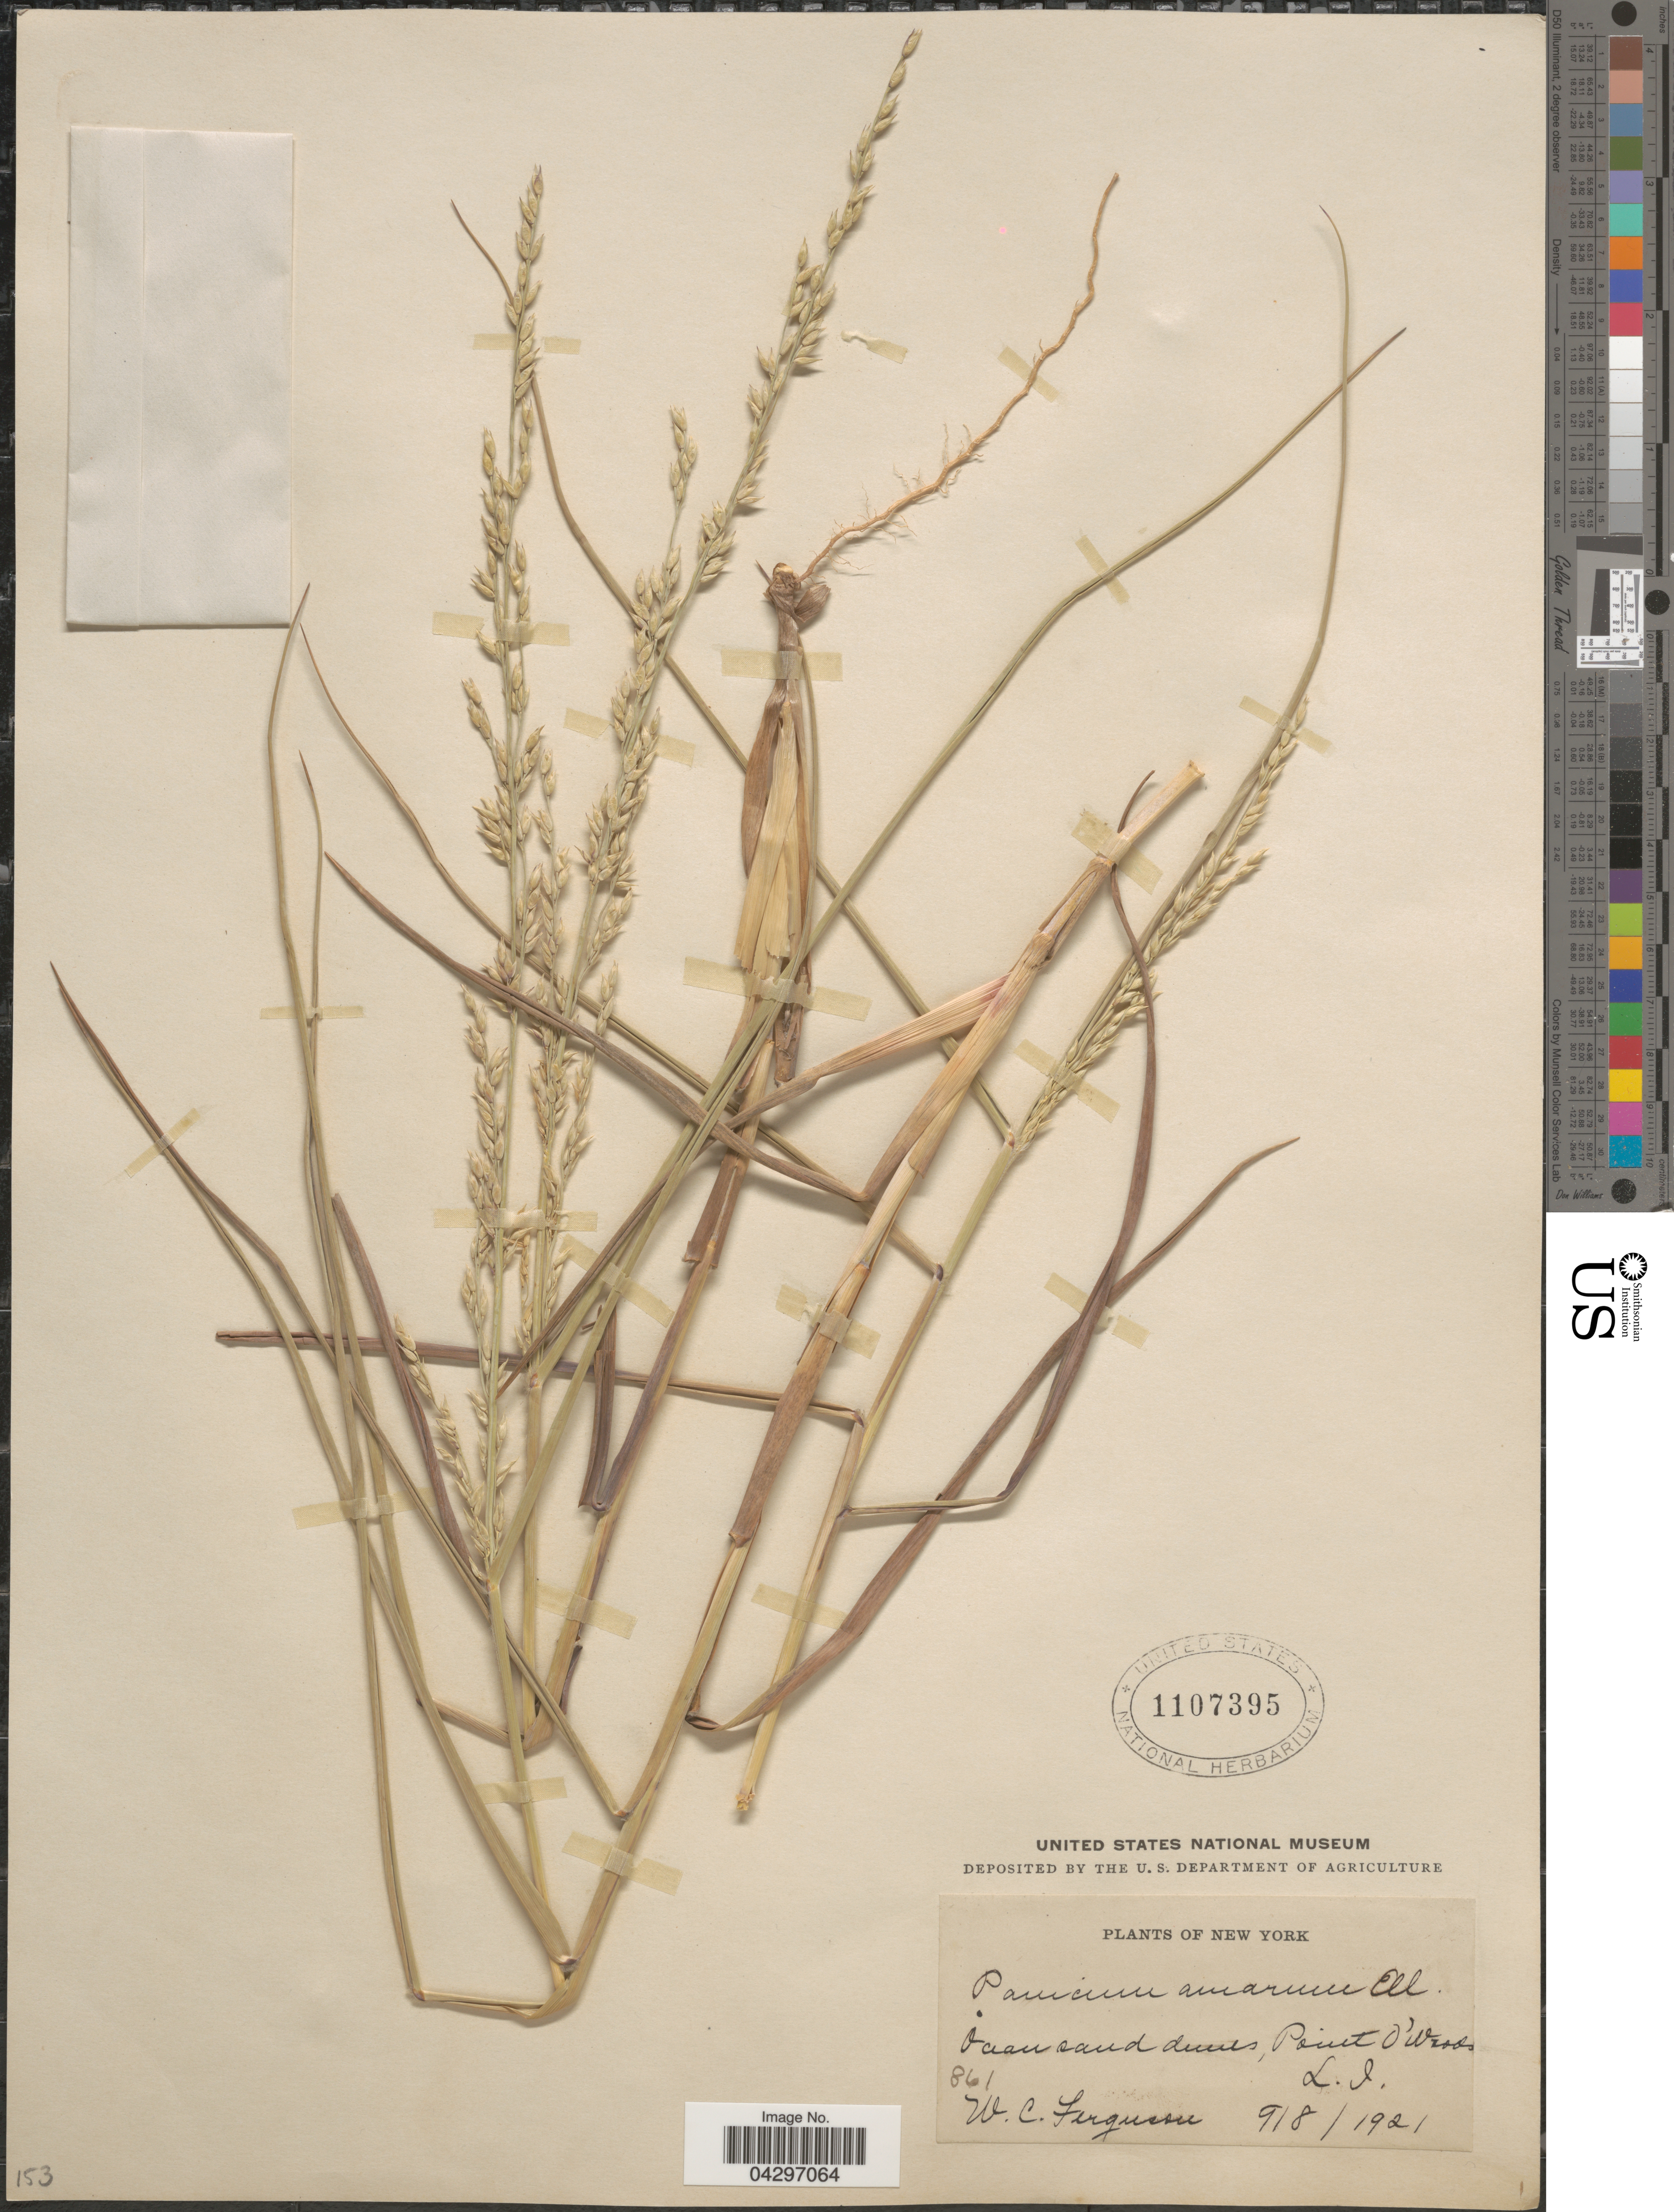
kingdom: Plantae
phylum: Tracheophyta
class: Liliopsida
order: Poales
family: Poaceae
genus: Panicum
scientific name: Panicum amarum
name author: Elliott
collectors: W. Ferguson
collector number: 861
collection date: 1921-09-08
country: United States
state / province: New York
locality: Ocean sand dunes, Point O'Woods. L. I.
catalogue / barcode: US 1107395